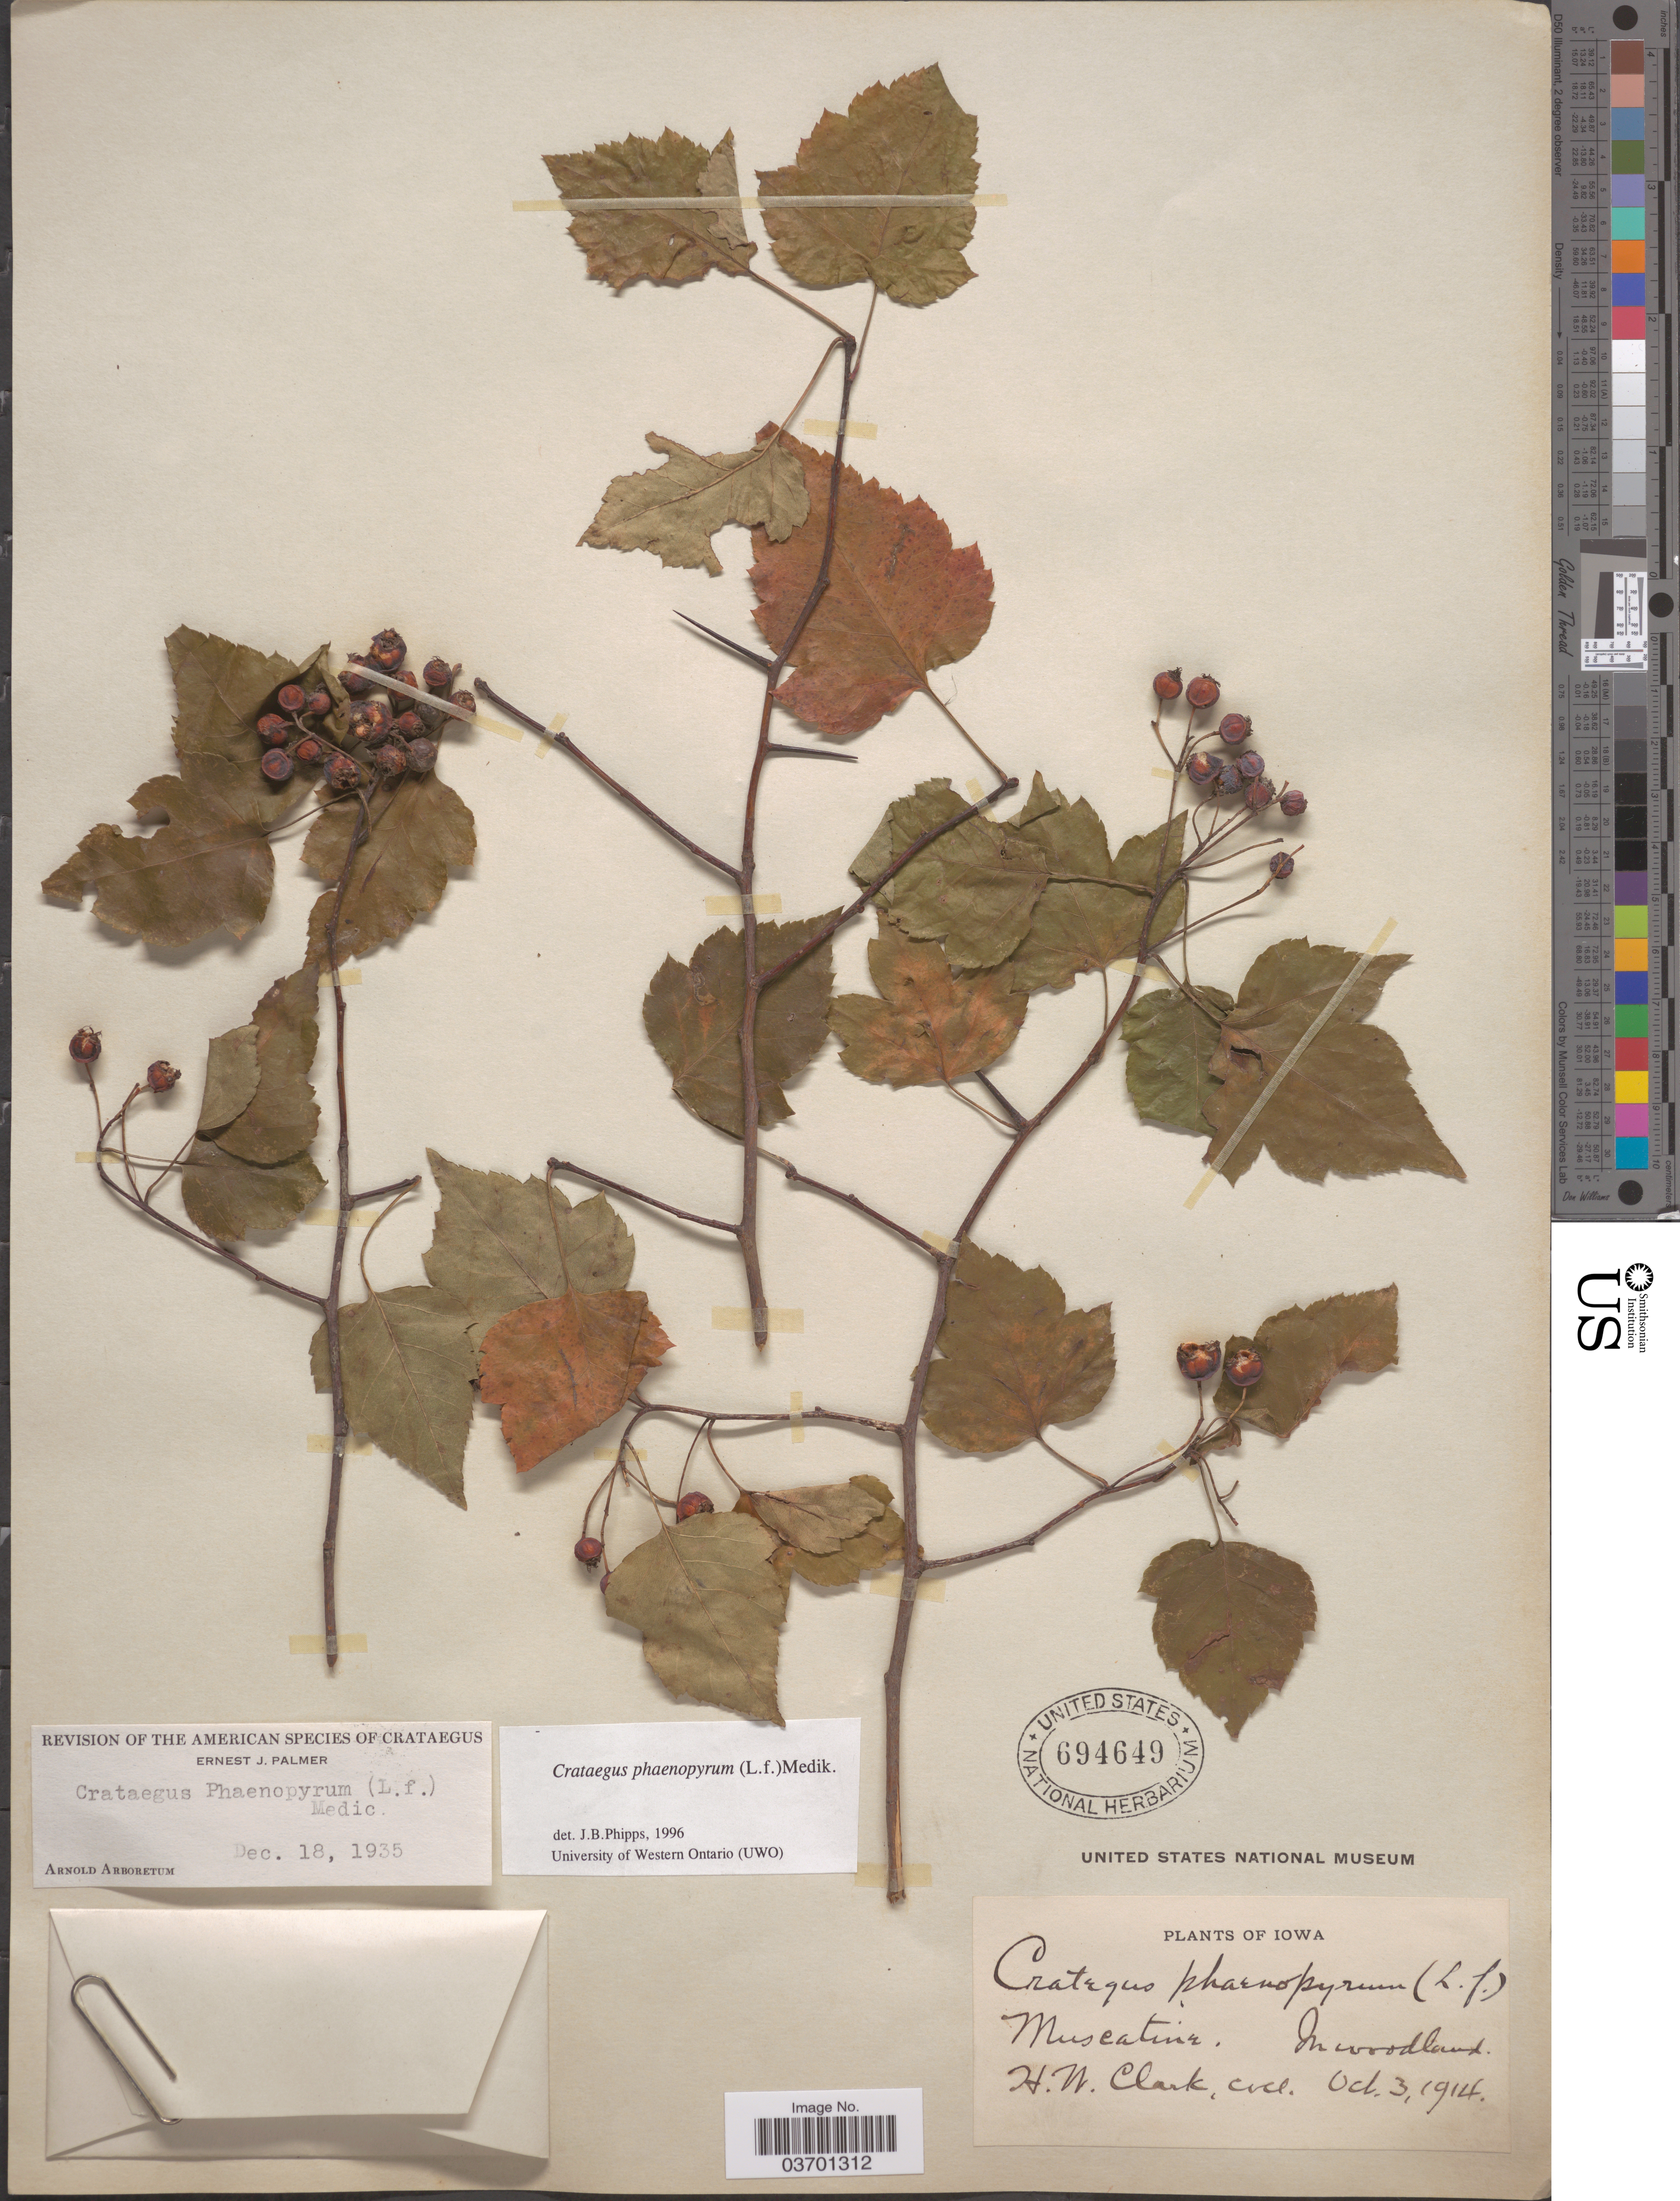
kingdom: Plantae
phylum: Tracheophyta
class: Magnoliopsida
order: Rosales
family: Rosaceae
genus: Crataegus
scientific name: Crataegus phaenopyrum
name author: (L. f.) Medik.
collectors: H. W. Clark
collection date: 1914-10-03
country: United States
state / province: Iowa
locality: Muscatine. In woodland.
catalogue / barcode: US 694649